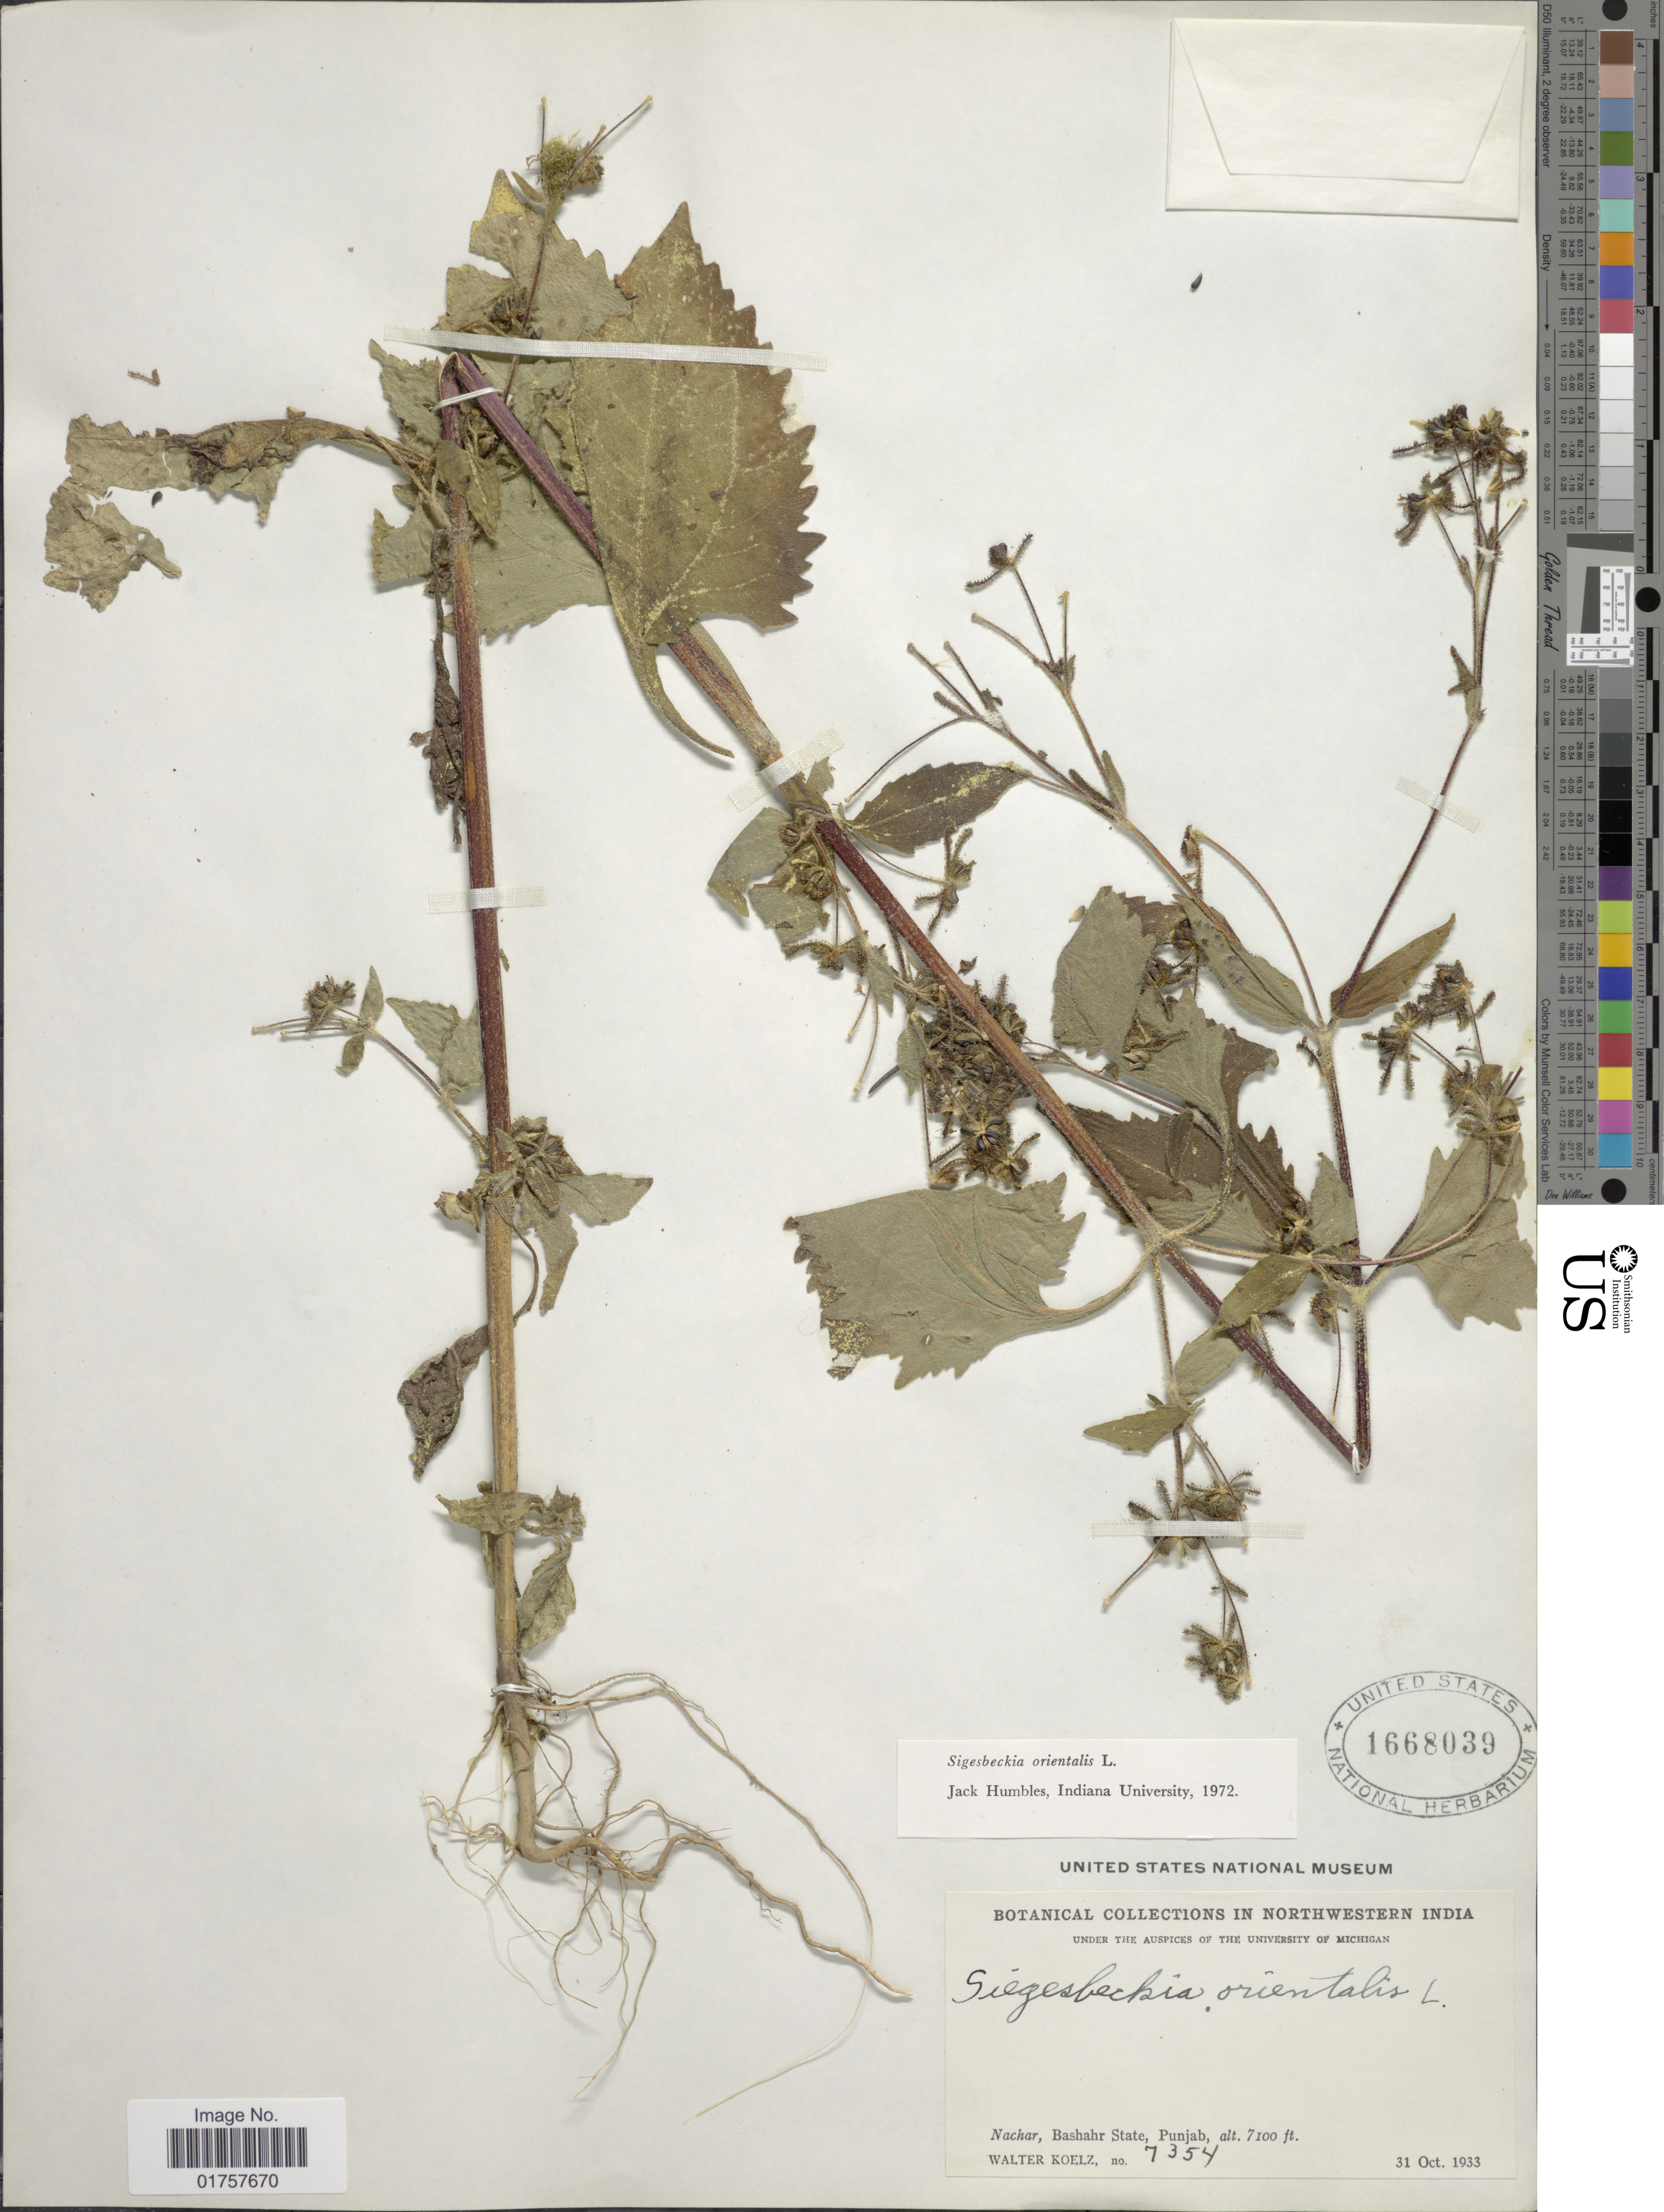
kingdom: Plantae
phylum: Tracheophyta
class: Magnoliopsida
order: Asterales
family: Asteraceae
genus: Sigesbeckia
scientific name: Sigesbeckia orientalis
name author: L.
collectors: W. N. Koelz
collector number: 7354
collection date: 1933-10-31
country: India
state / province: Punjab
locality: Northwestern India. Nachar, Bashahr State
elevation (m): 2164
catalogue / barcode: US 1668039